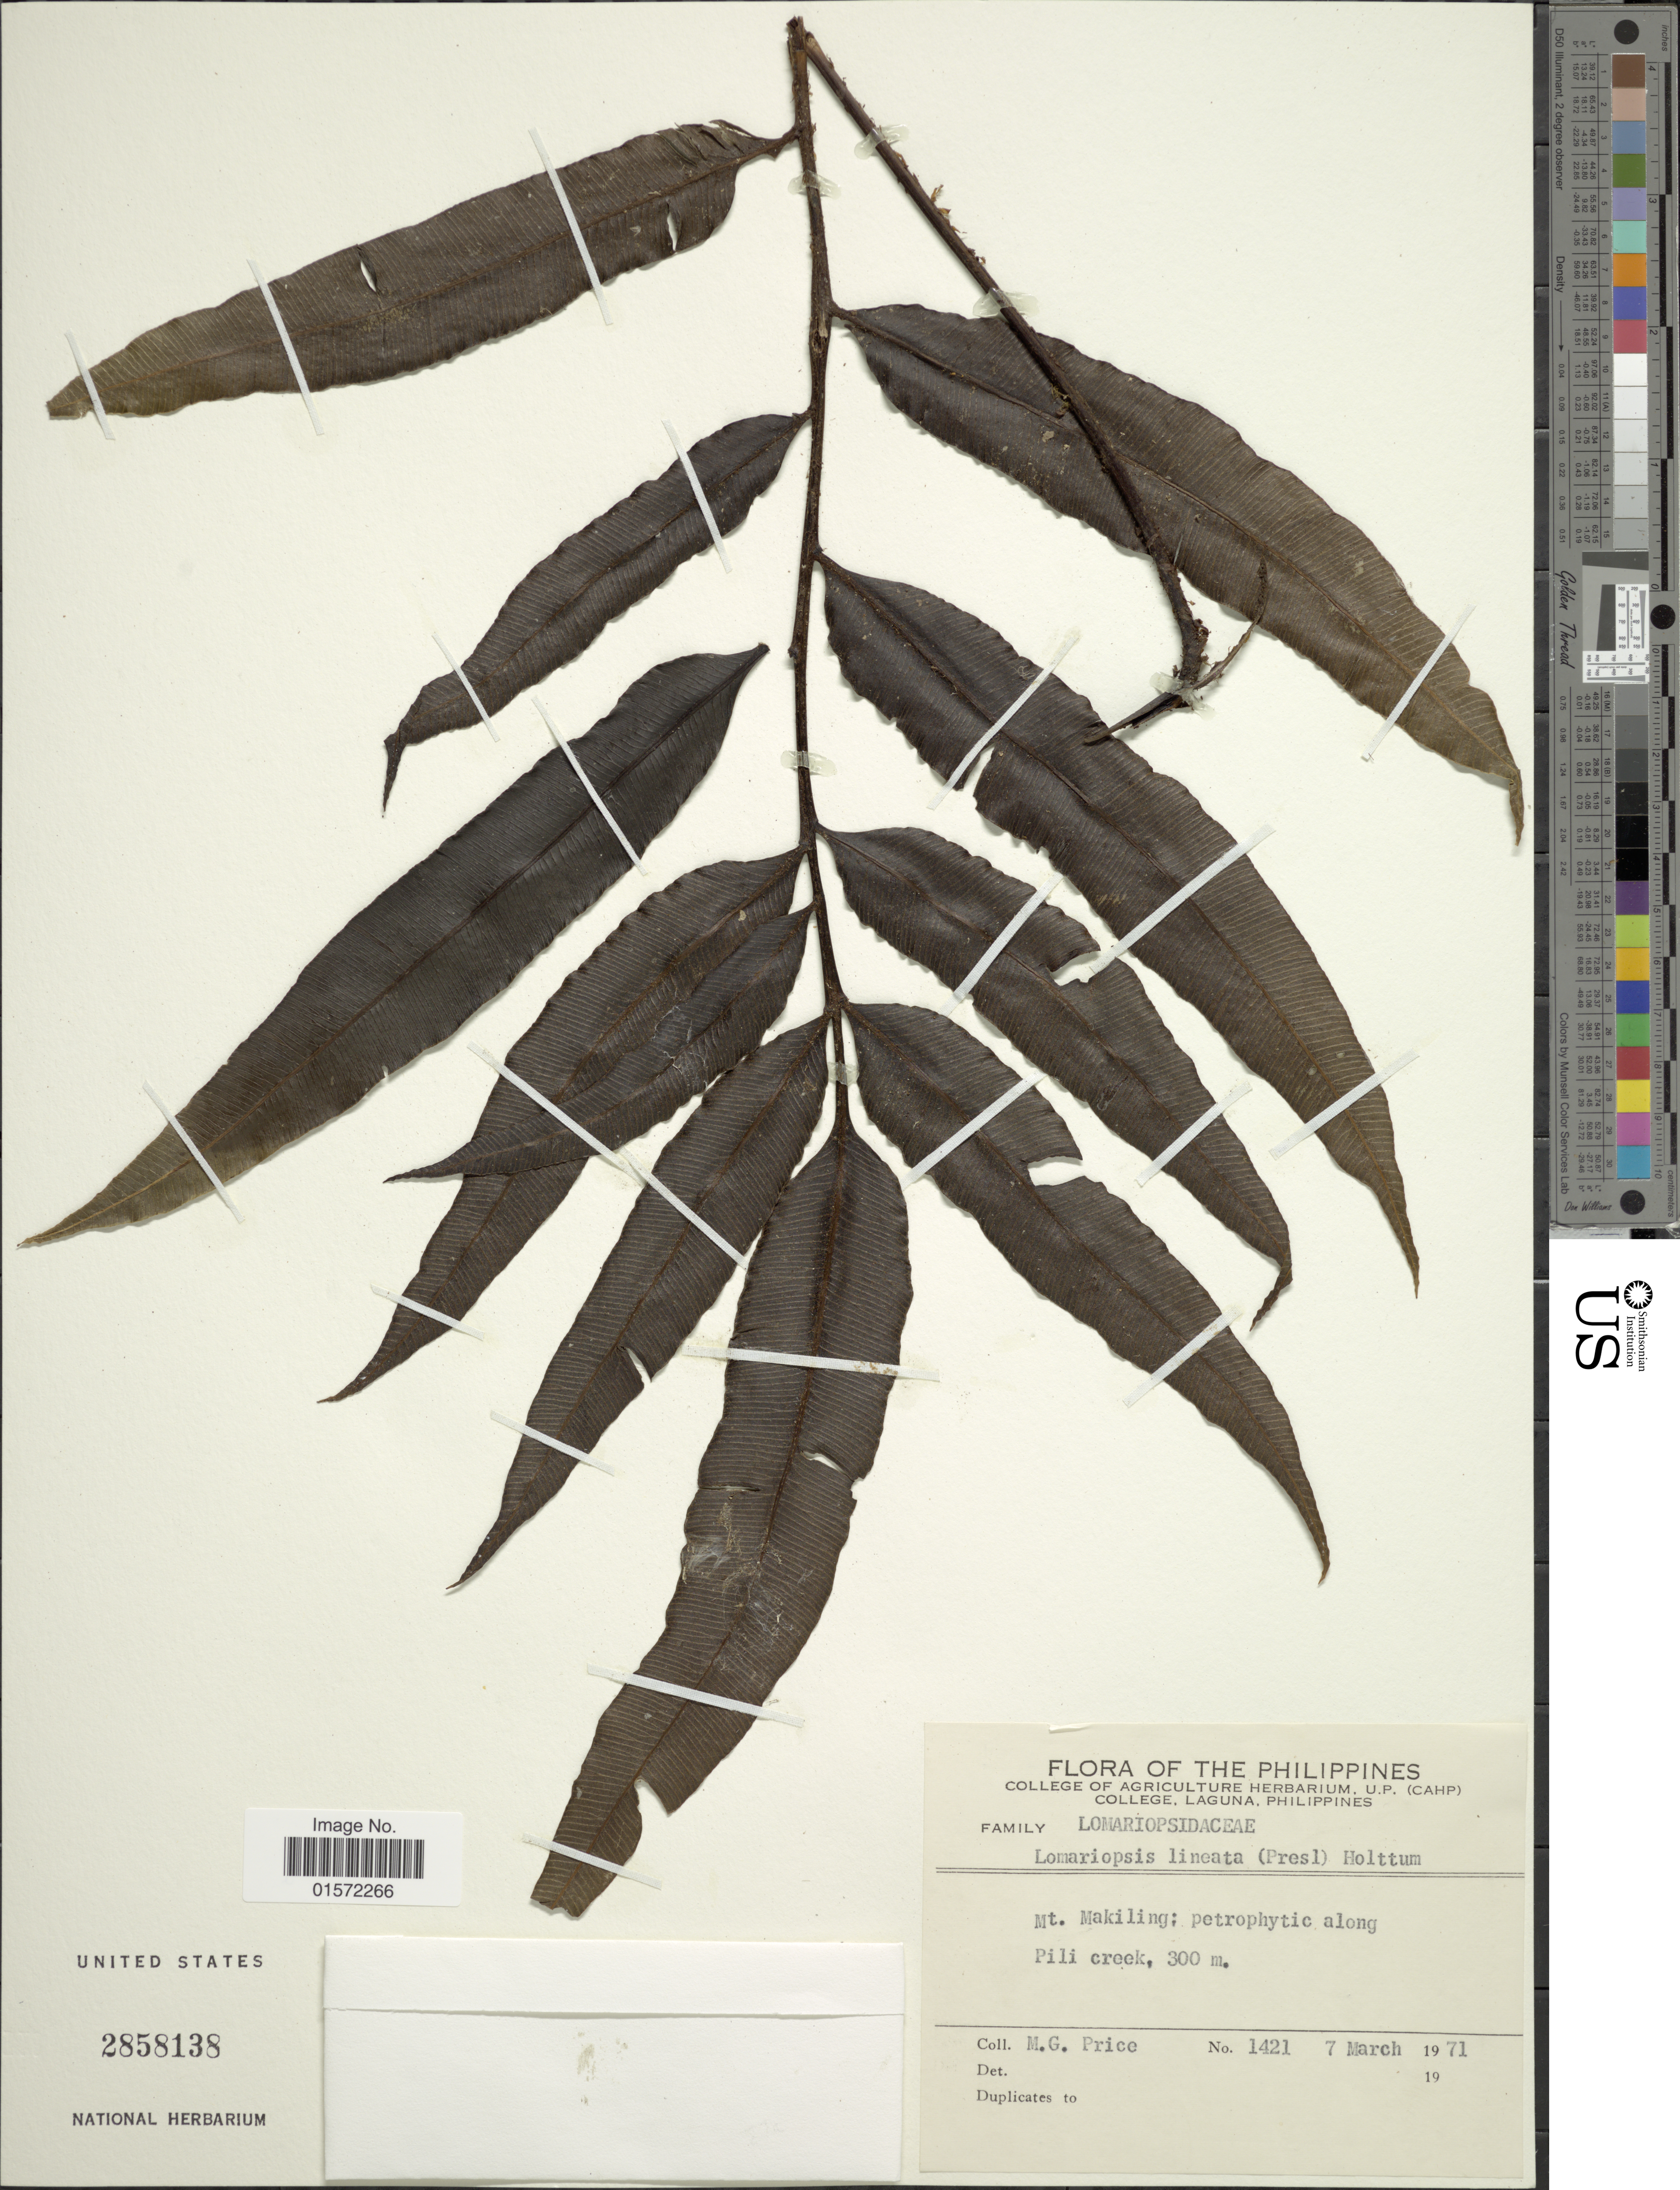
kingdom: Plantae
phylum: Tracheophyta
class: Polypodiopsida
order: Polypodiales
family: Lomariopsidaceae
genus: Lomariopsis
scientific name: Lomariopsis cochinchinensis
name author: Fée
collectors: M. G. Price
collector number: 1421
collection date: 1971-03-07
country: Philippines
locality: Mt. Makiling, Pili creek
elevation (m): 300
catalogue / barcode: US 2858138